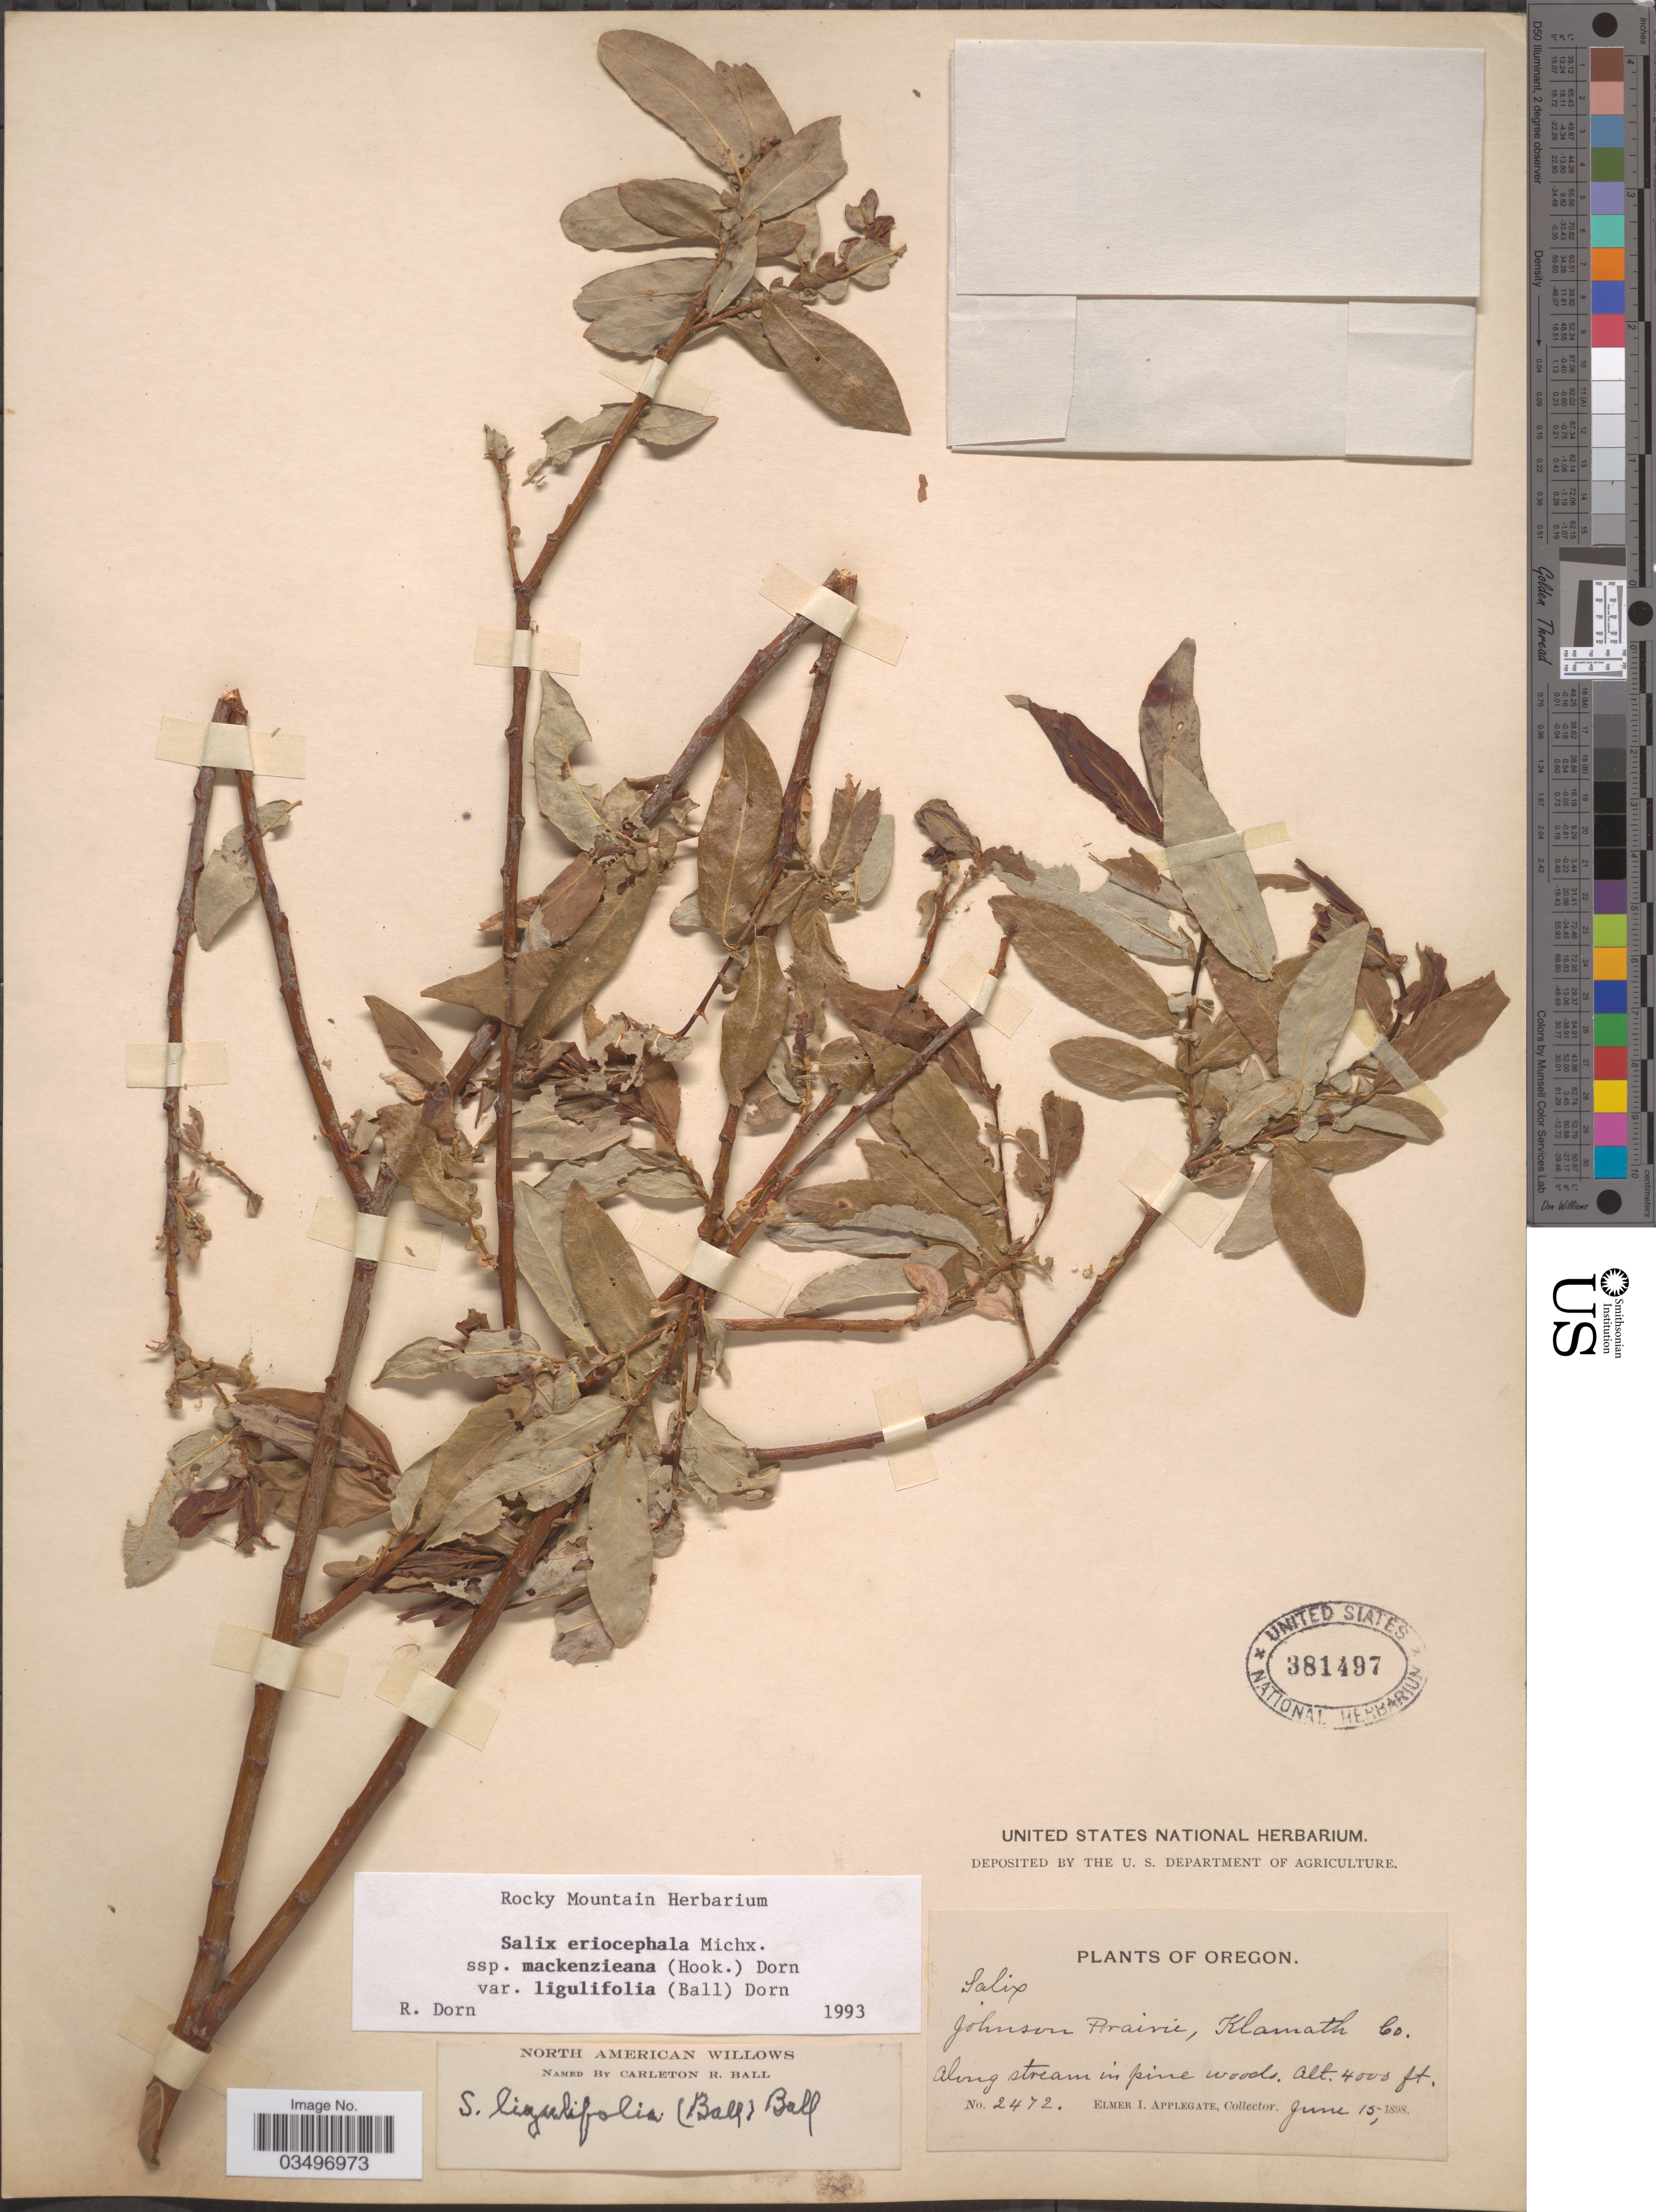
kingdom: Plantae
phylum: Tracheophyta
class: Magnoliopsida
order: Malpighiales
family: Salicaceae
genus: Salix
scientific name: Salix eriocephala var. ligulifolia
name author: (C.R. Ball) Dorn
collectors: E. I. Applegate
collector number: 2472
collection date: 1898-06-15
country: United States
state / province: Oregon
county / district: Klamath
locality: Johnson Prairie, Klamath Co.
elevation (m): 1219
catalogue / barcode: US 381497